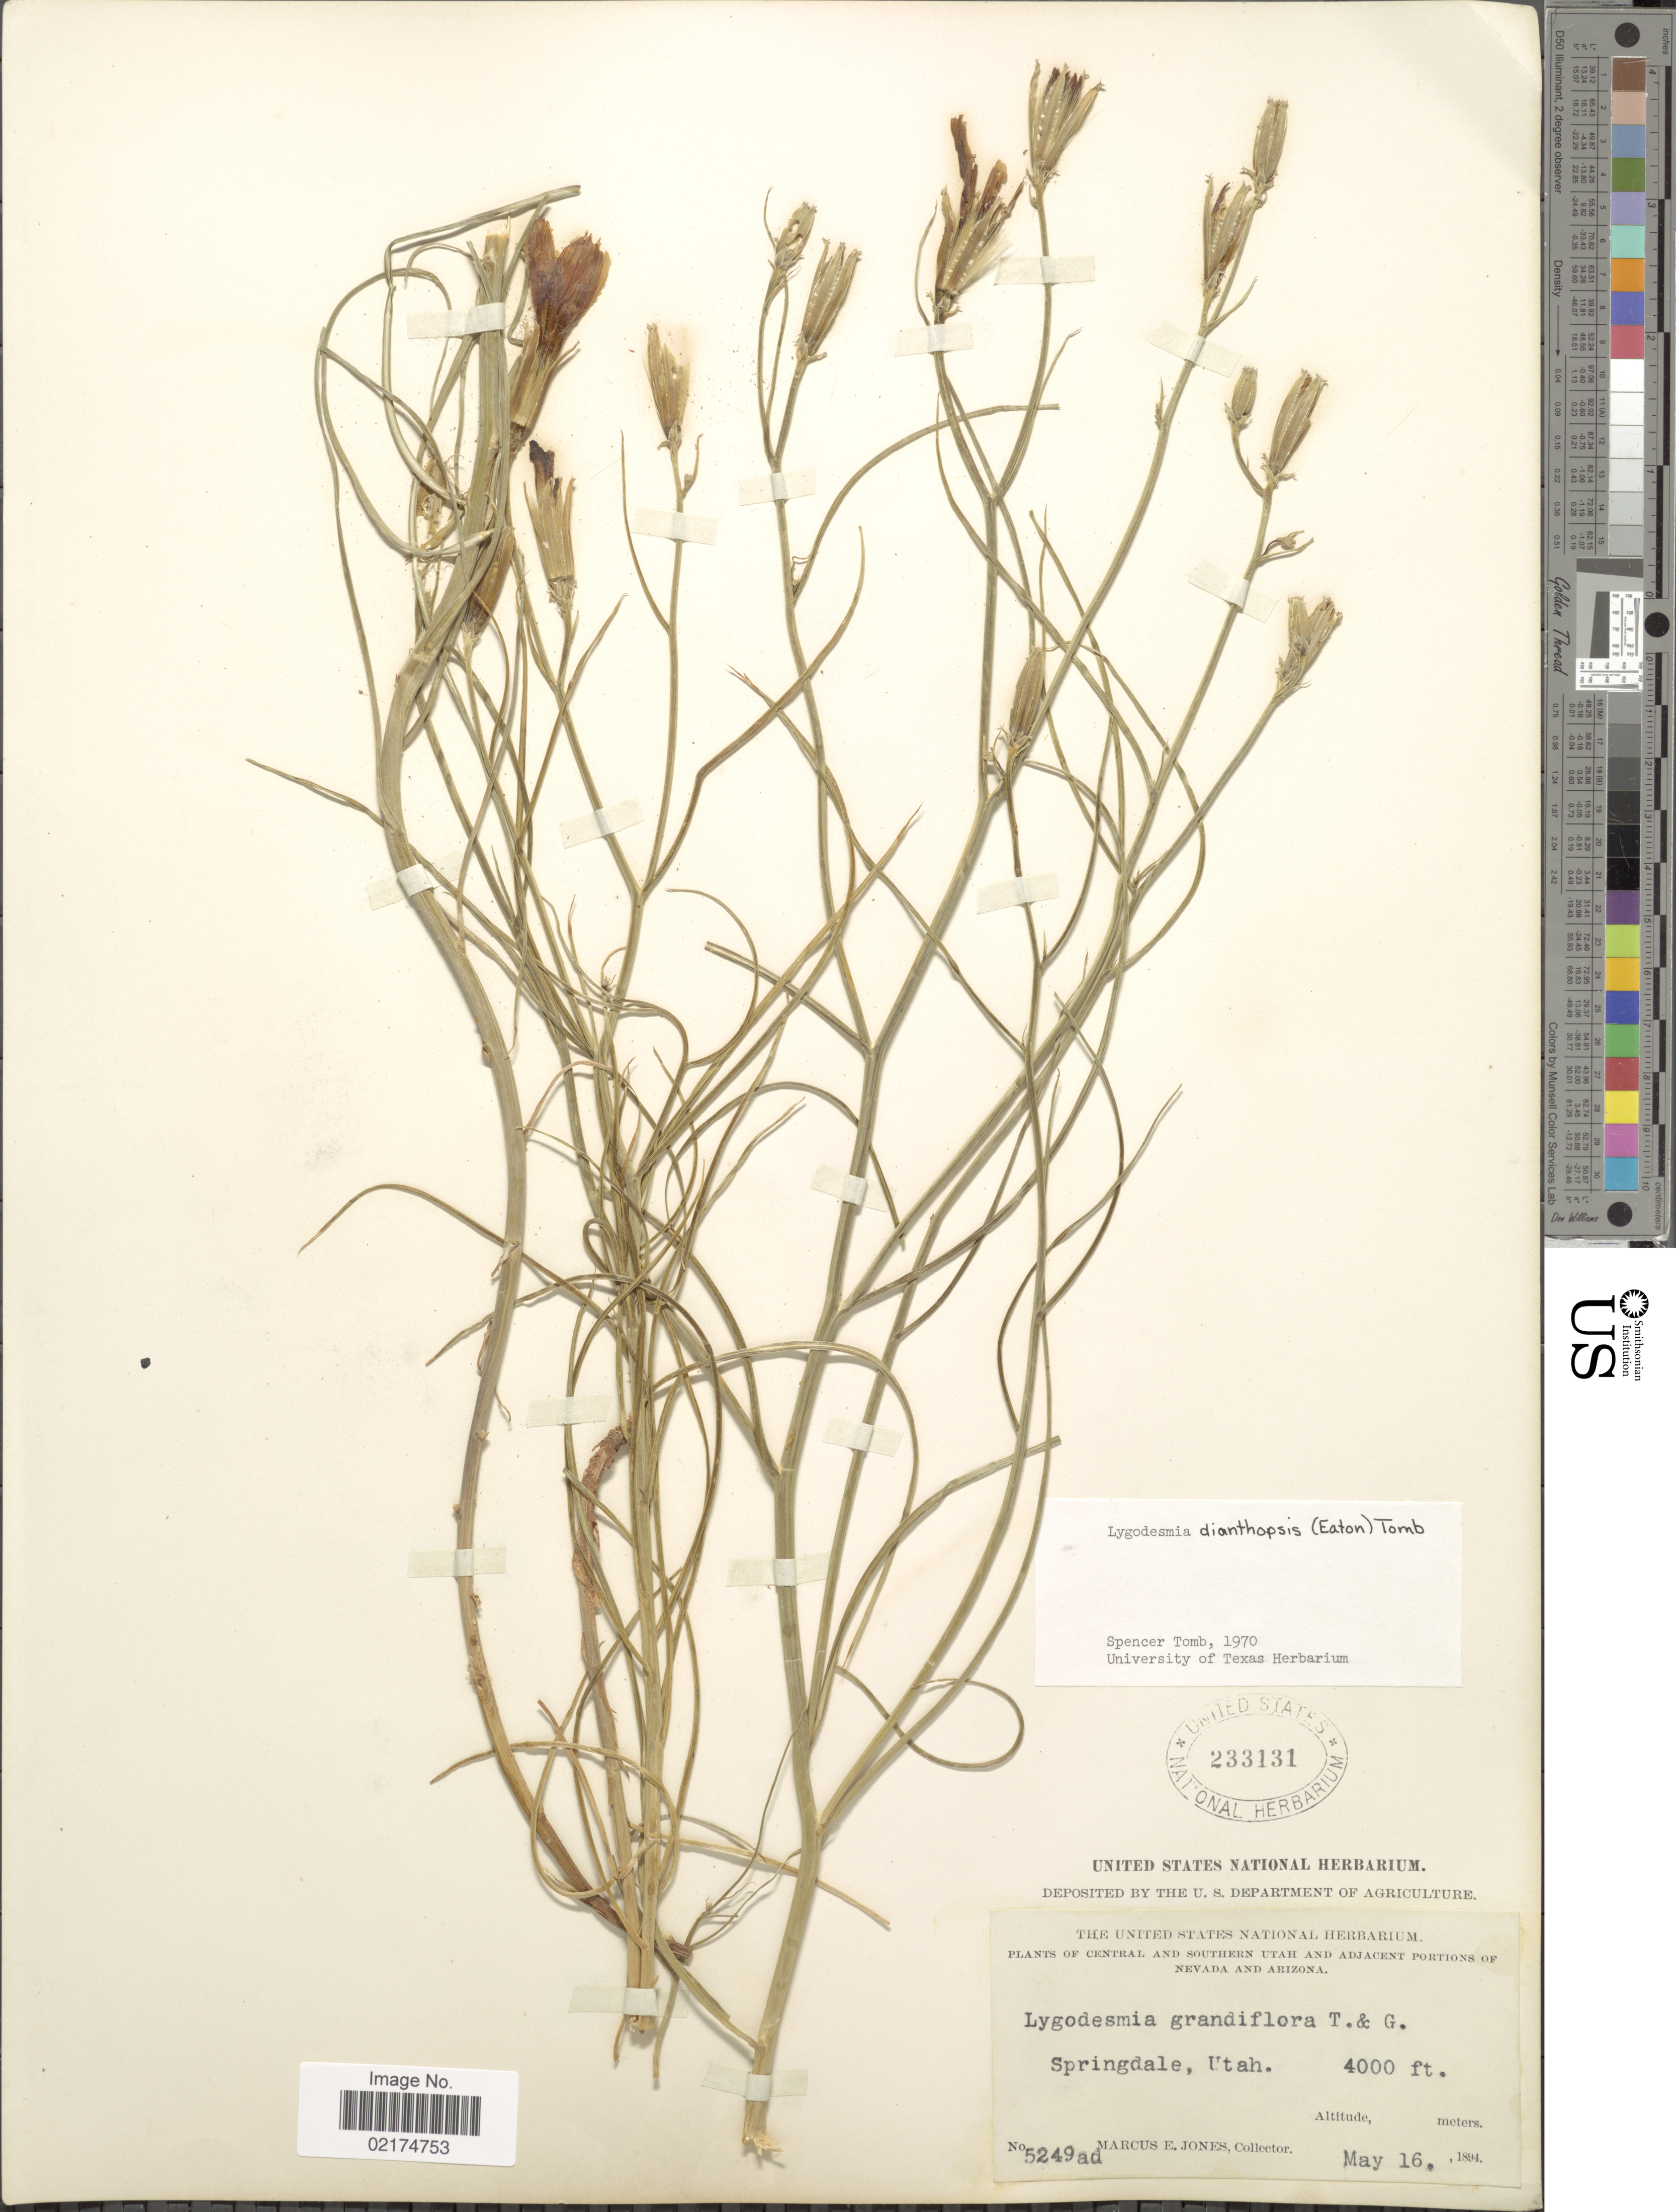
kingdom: Plantae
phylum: Tracheophyta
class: Magnoliopsida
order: Asterales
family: Asteraceae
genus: Lygodesmia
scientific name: Lygodesmia grandiflora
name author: Torr. & A. Gray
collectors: M. E. Jones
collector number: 5249ad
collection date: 1894-05-16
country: United States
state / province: Utah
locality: Central and Southern Utah and Adjacent Portions of Nevada and Arizona, Springdale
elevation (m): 1219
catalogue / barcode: US 233131